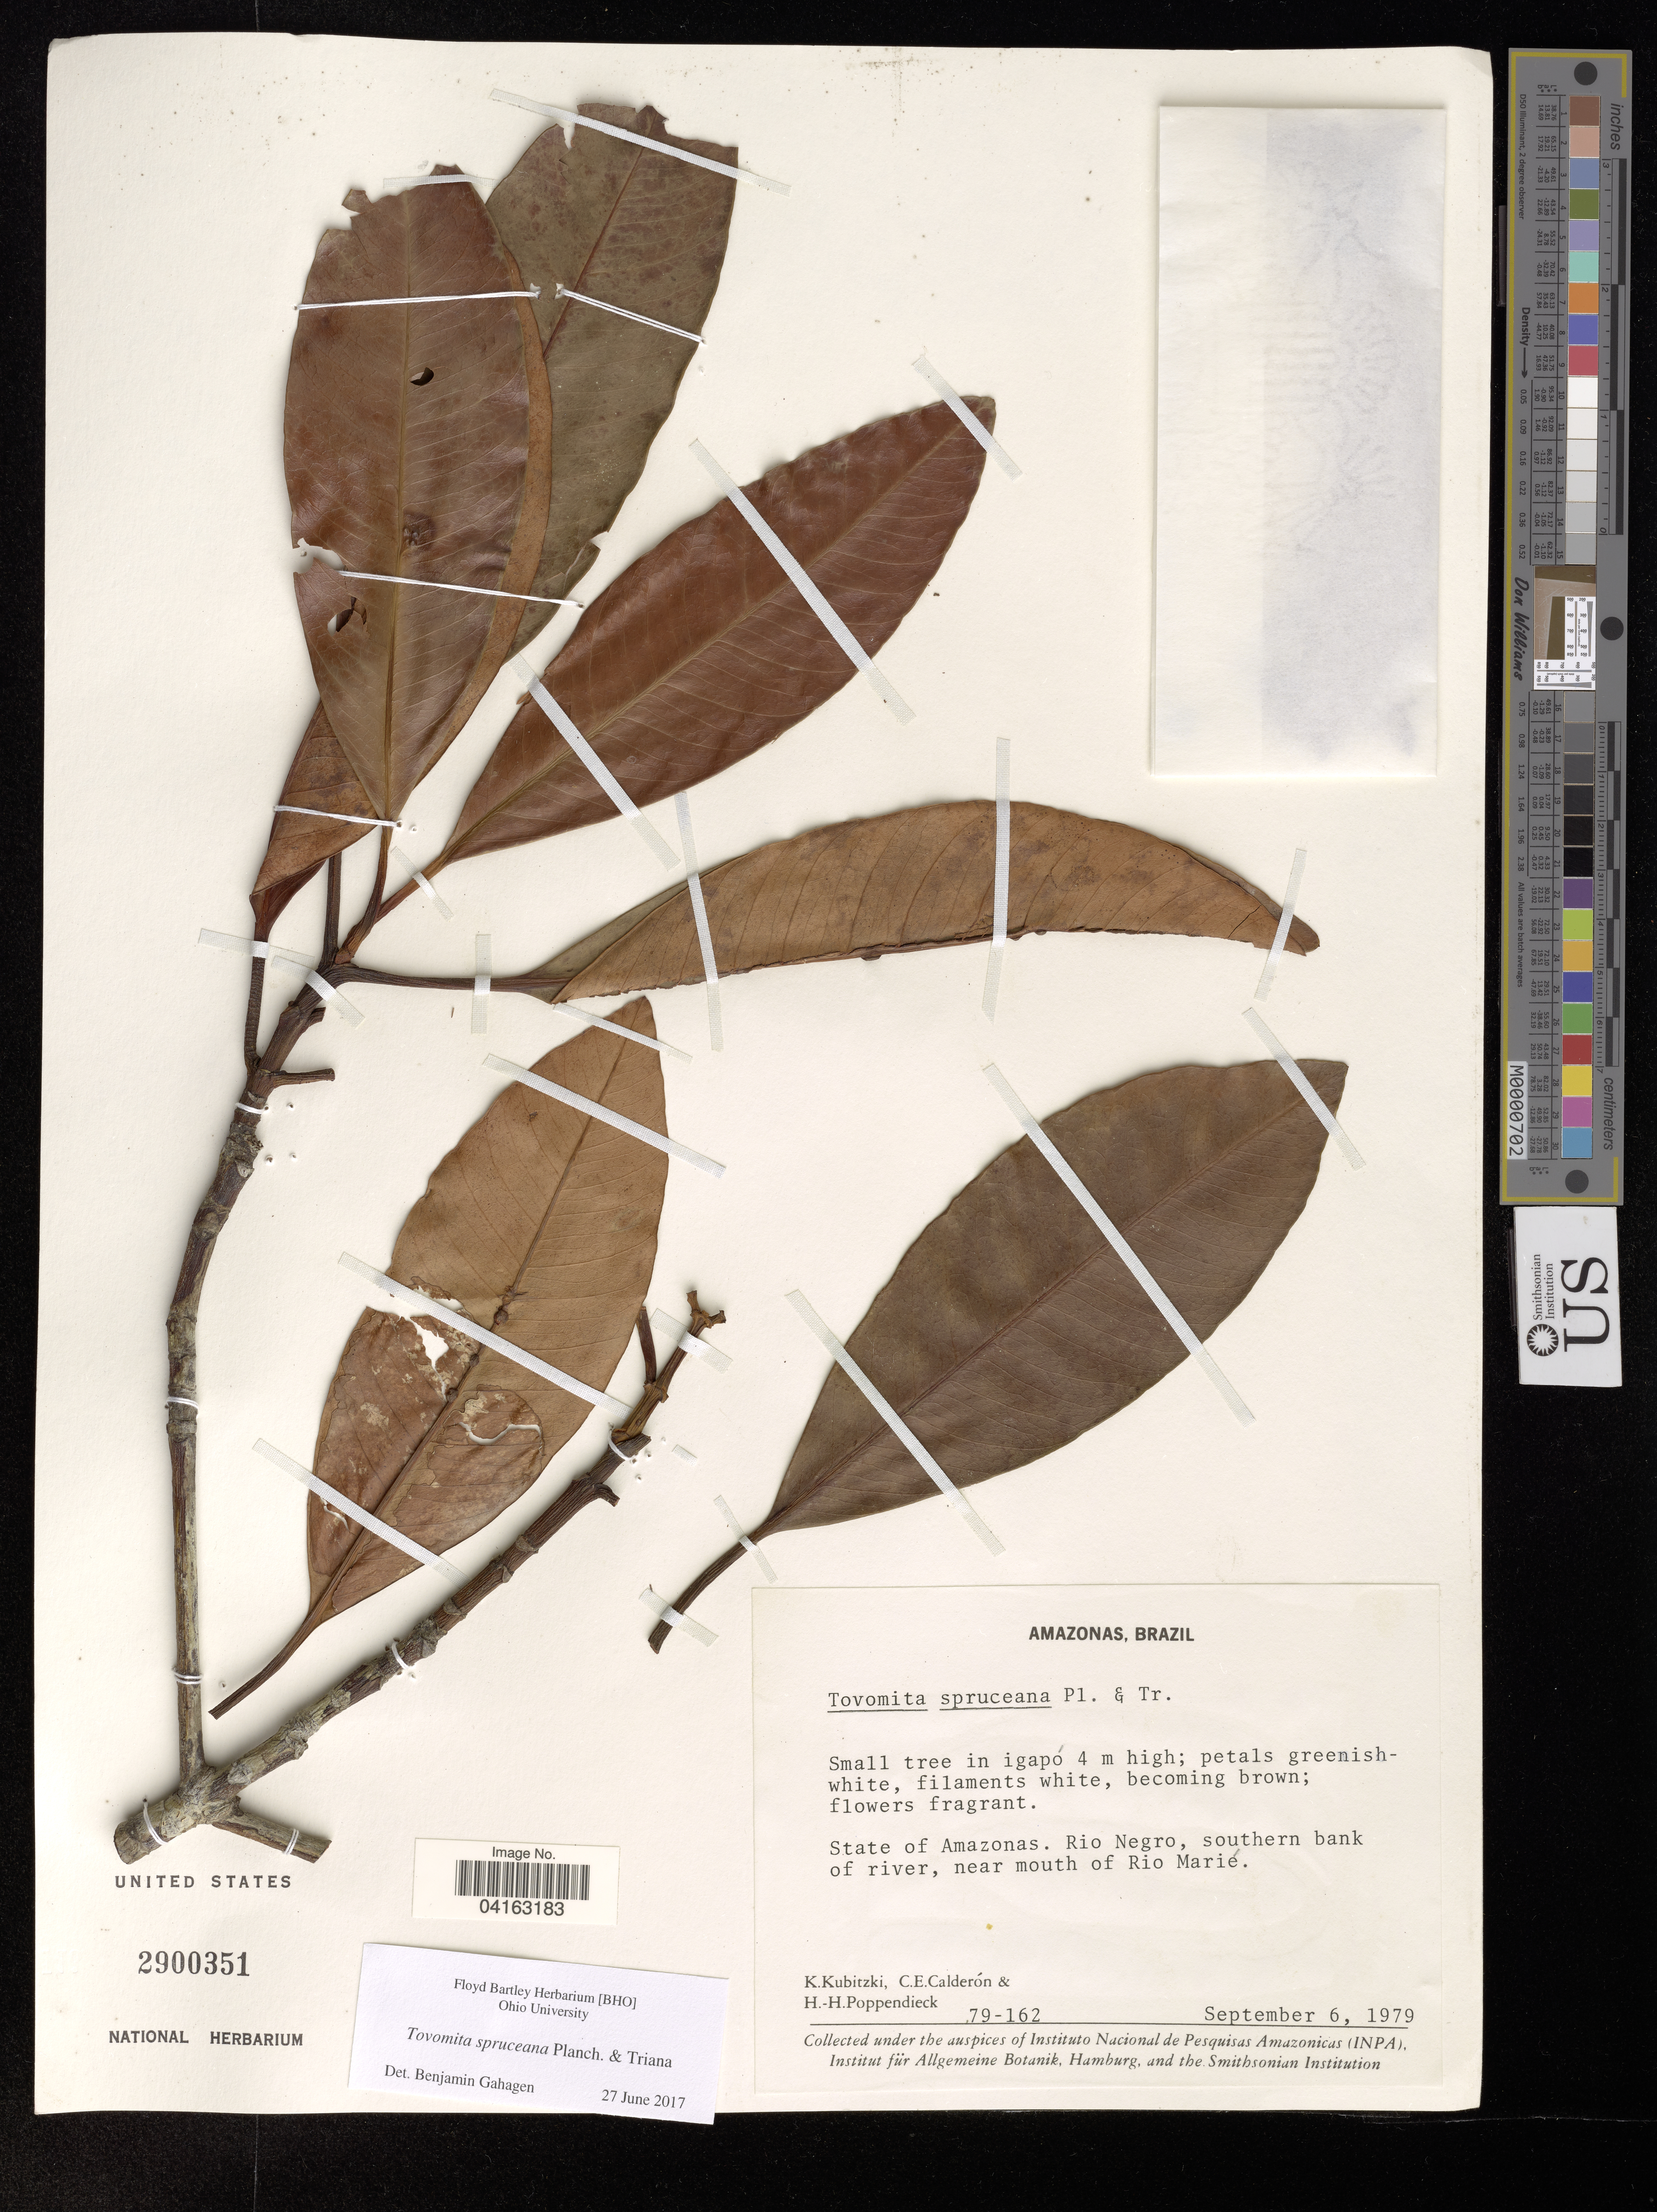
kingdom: Plantae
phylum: Tracheophyta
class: Magnoliopsida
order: Malpighiales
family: Clusiaceae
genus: Tovomita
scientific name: Tovomita spruceana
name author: Planch. & Triana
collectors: K. Kubitzki, C. E. Calderón & H.-H. Poppendieck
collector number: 79-162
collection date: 1979-09-06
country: Brazil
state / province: Amazonas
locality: Rio Negro, southern bank of river, near mouth of Rio Marié.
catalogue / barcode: US 2900351